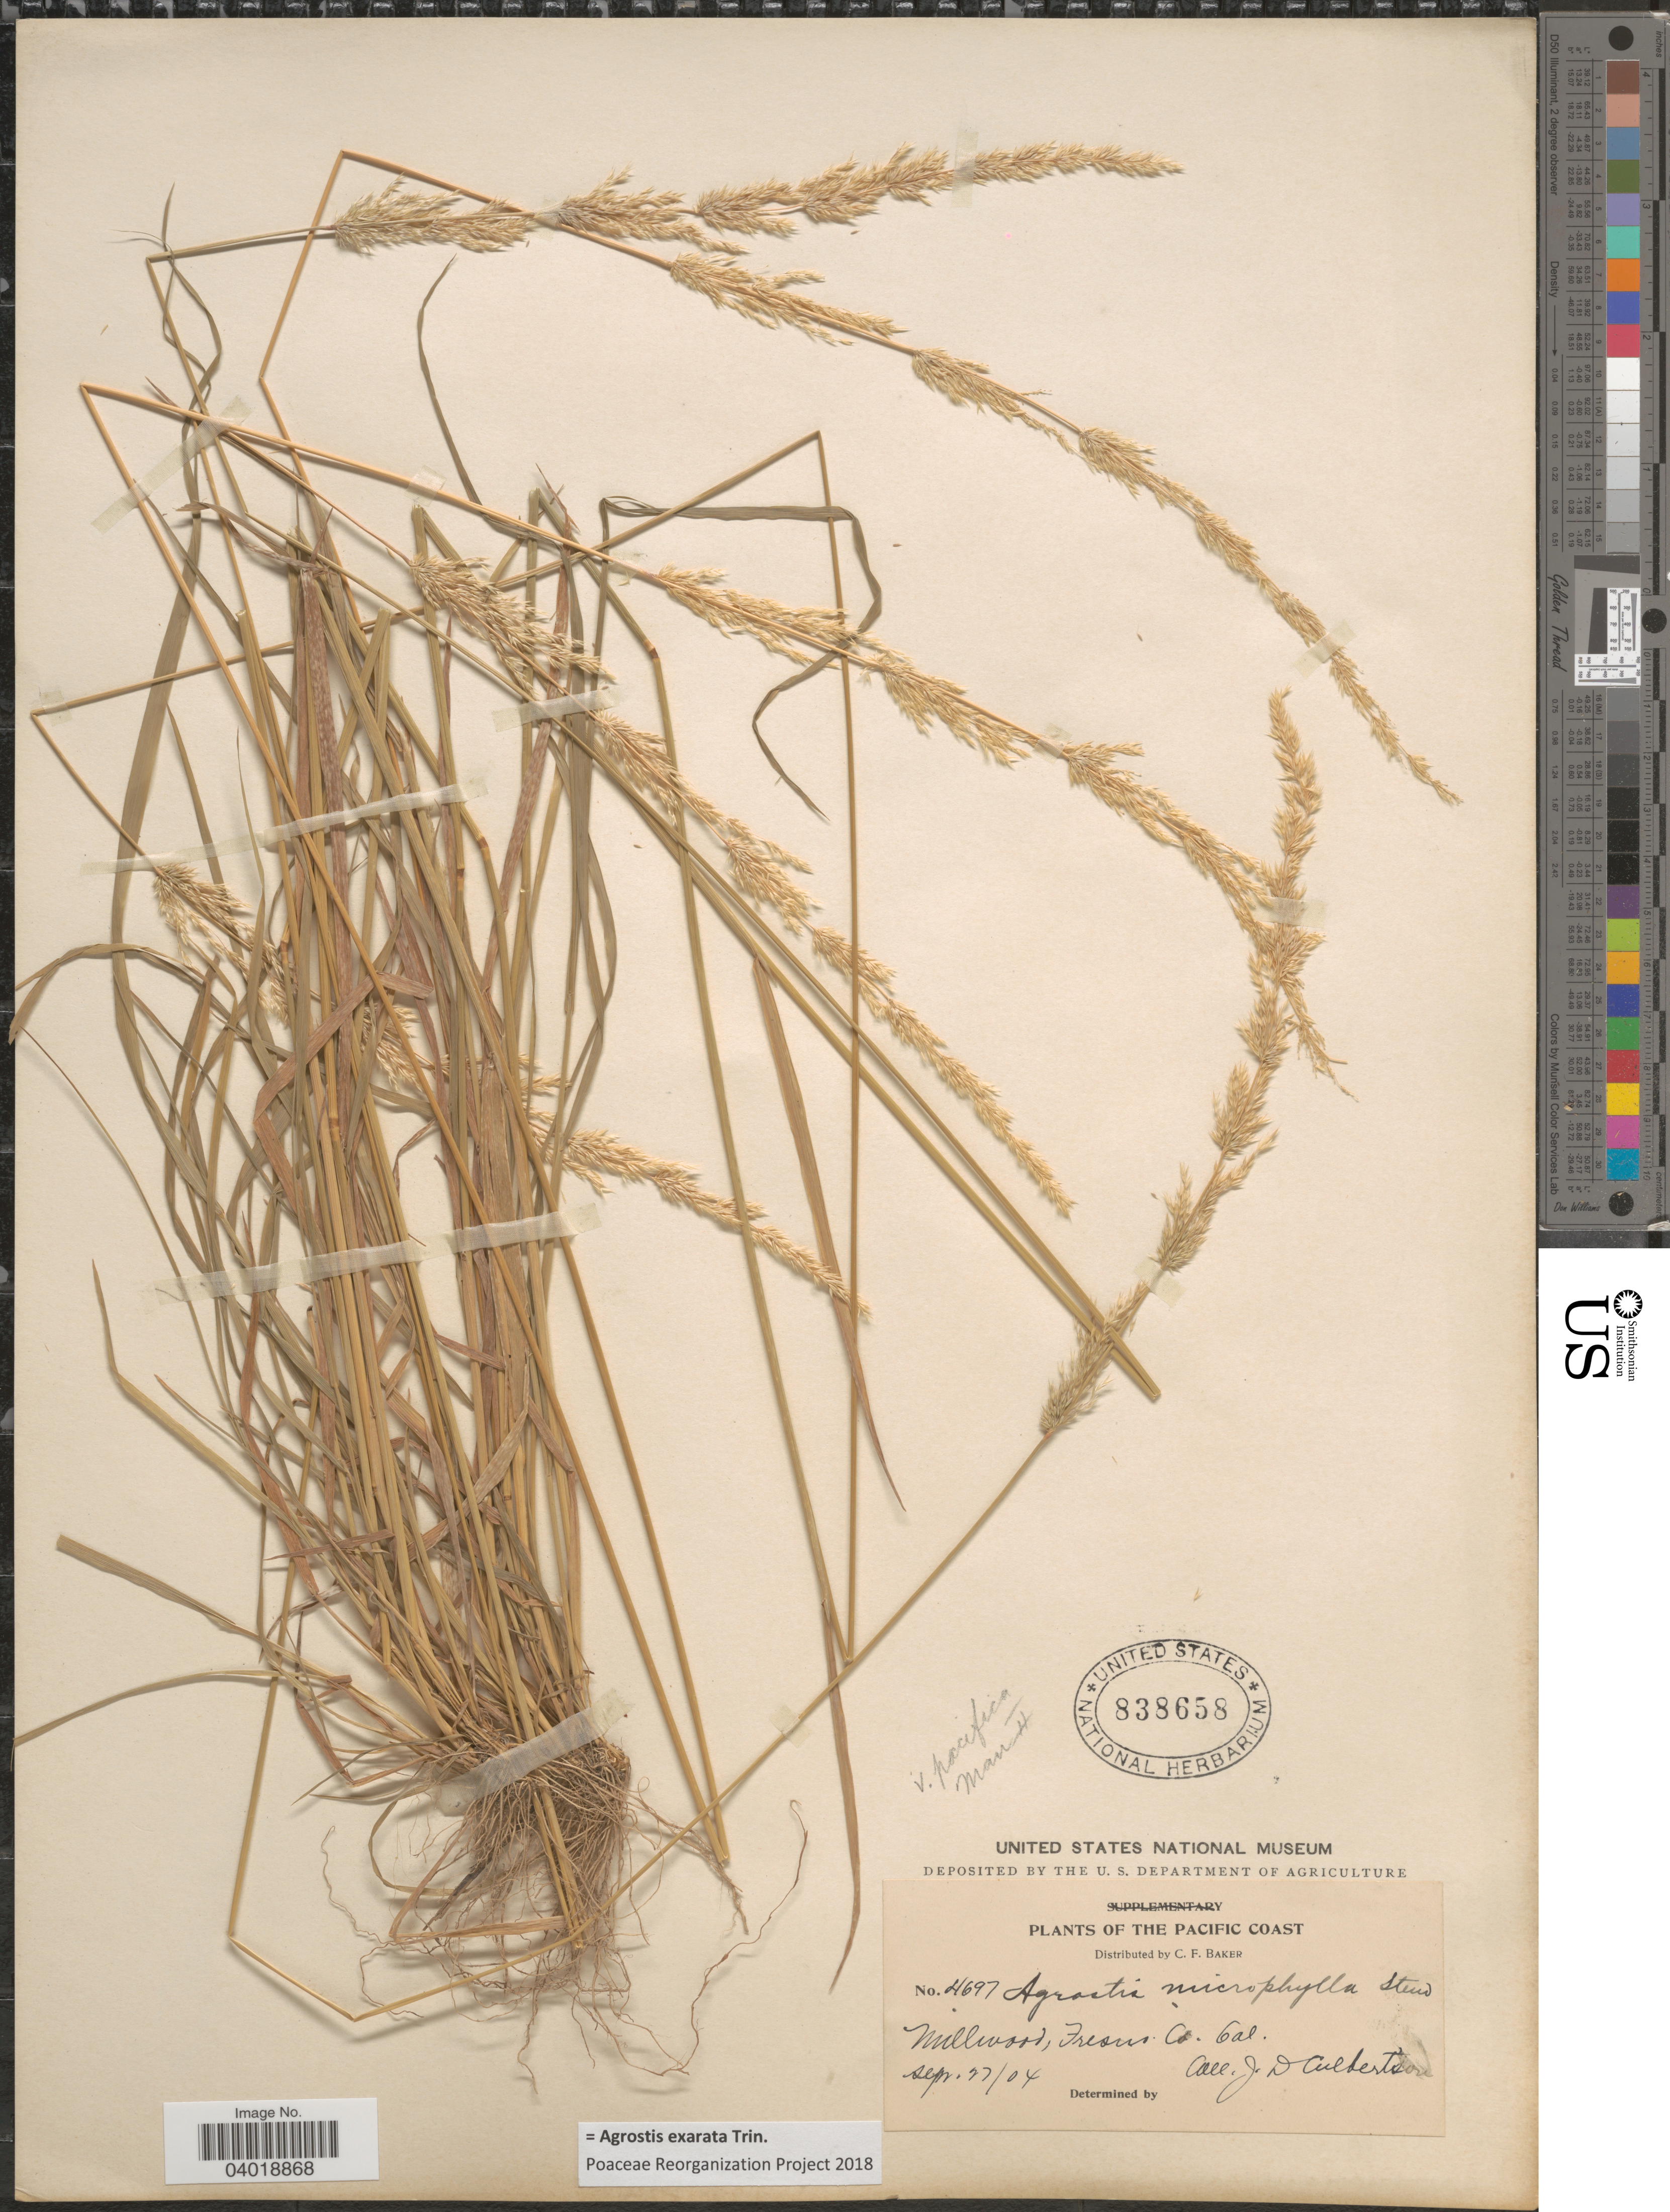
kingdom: Plantae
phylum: Tracheophyta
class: Liliopsida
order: Poales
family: Poaceae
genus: Agrostis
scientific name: Agrostis exarata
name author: Trin.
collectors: J. Culberton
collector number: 4697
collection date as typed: Transcribed d/m/y: 27/9/4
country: United States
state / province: California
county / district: Fresno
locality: Pacific Coast. Millwood, Fresno Co.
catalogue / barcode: US 838658